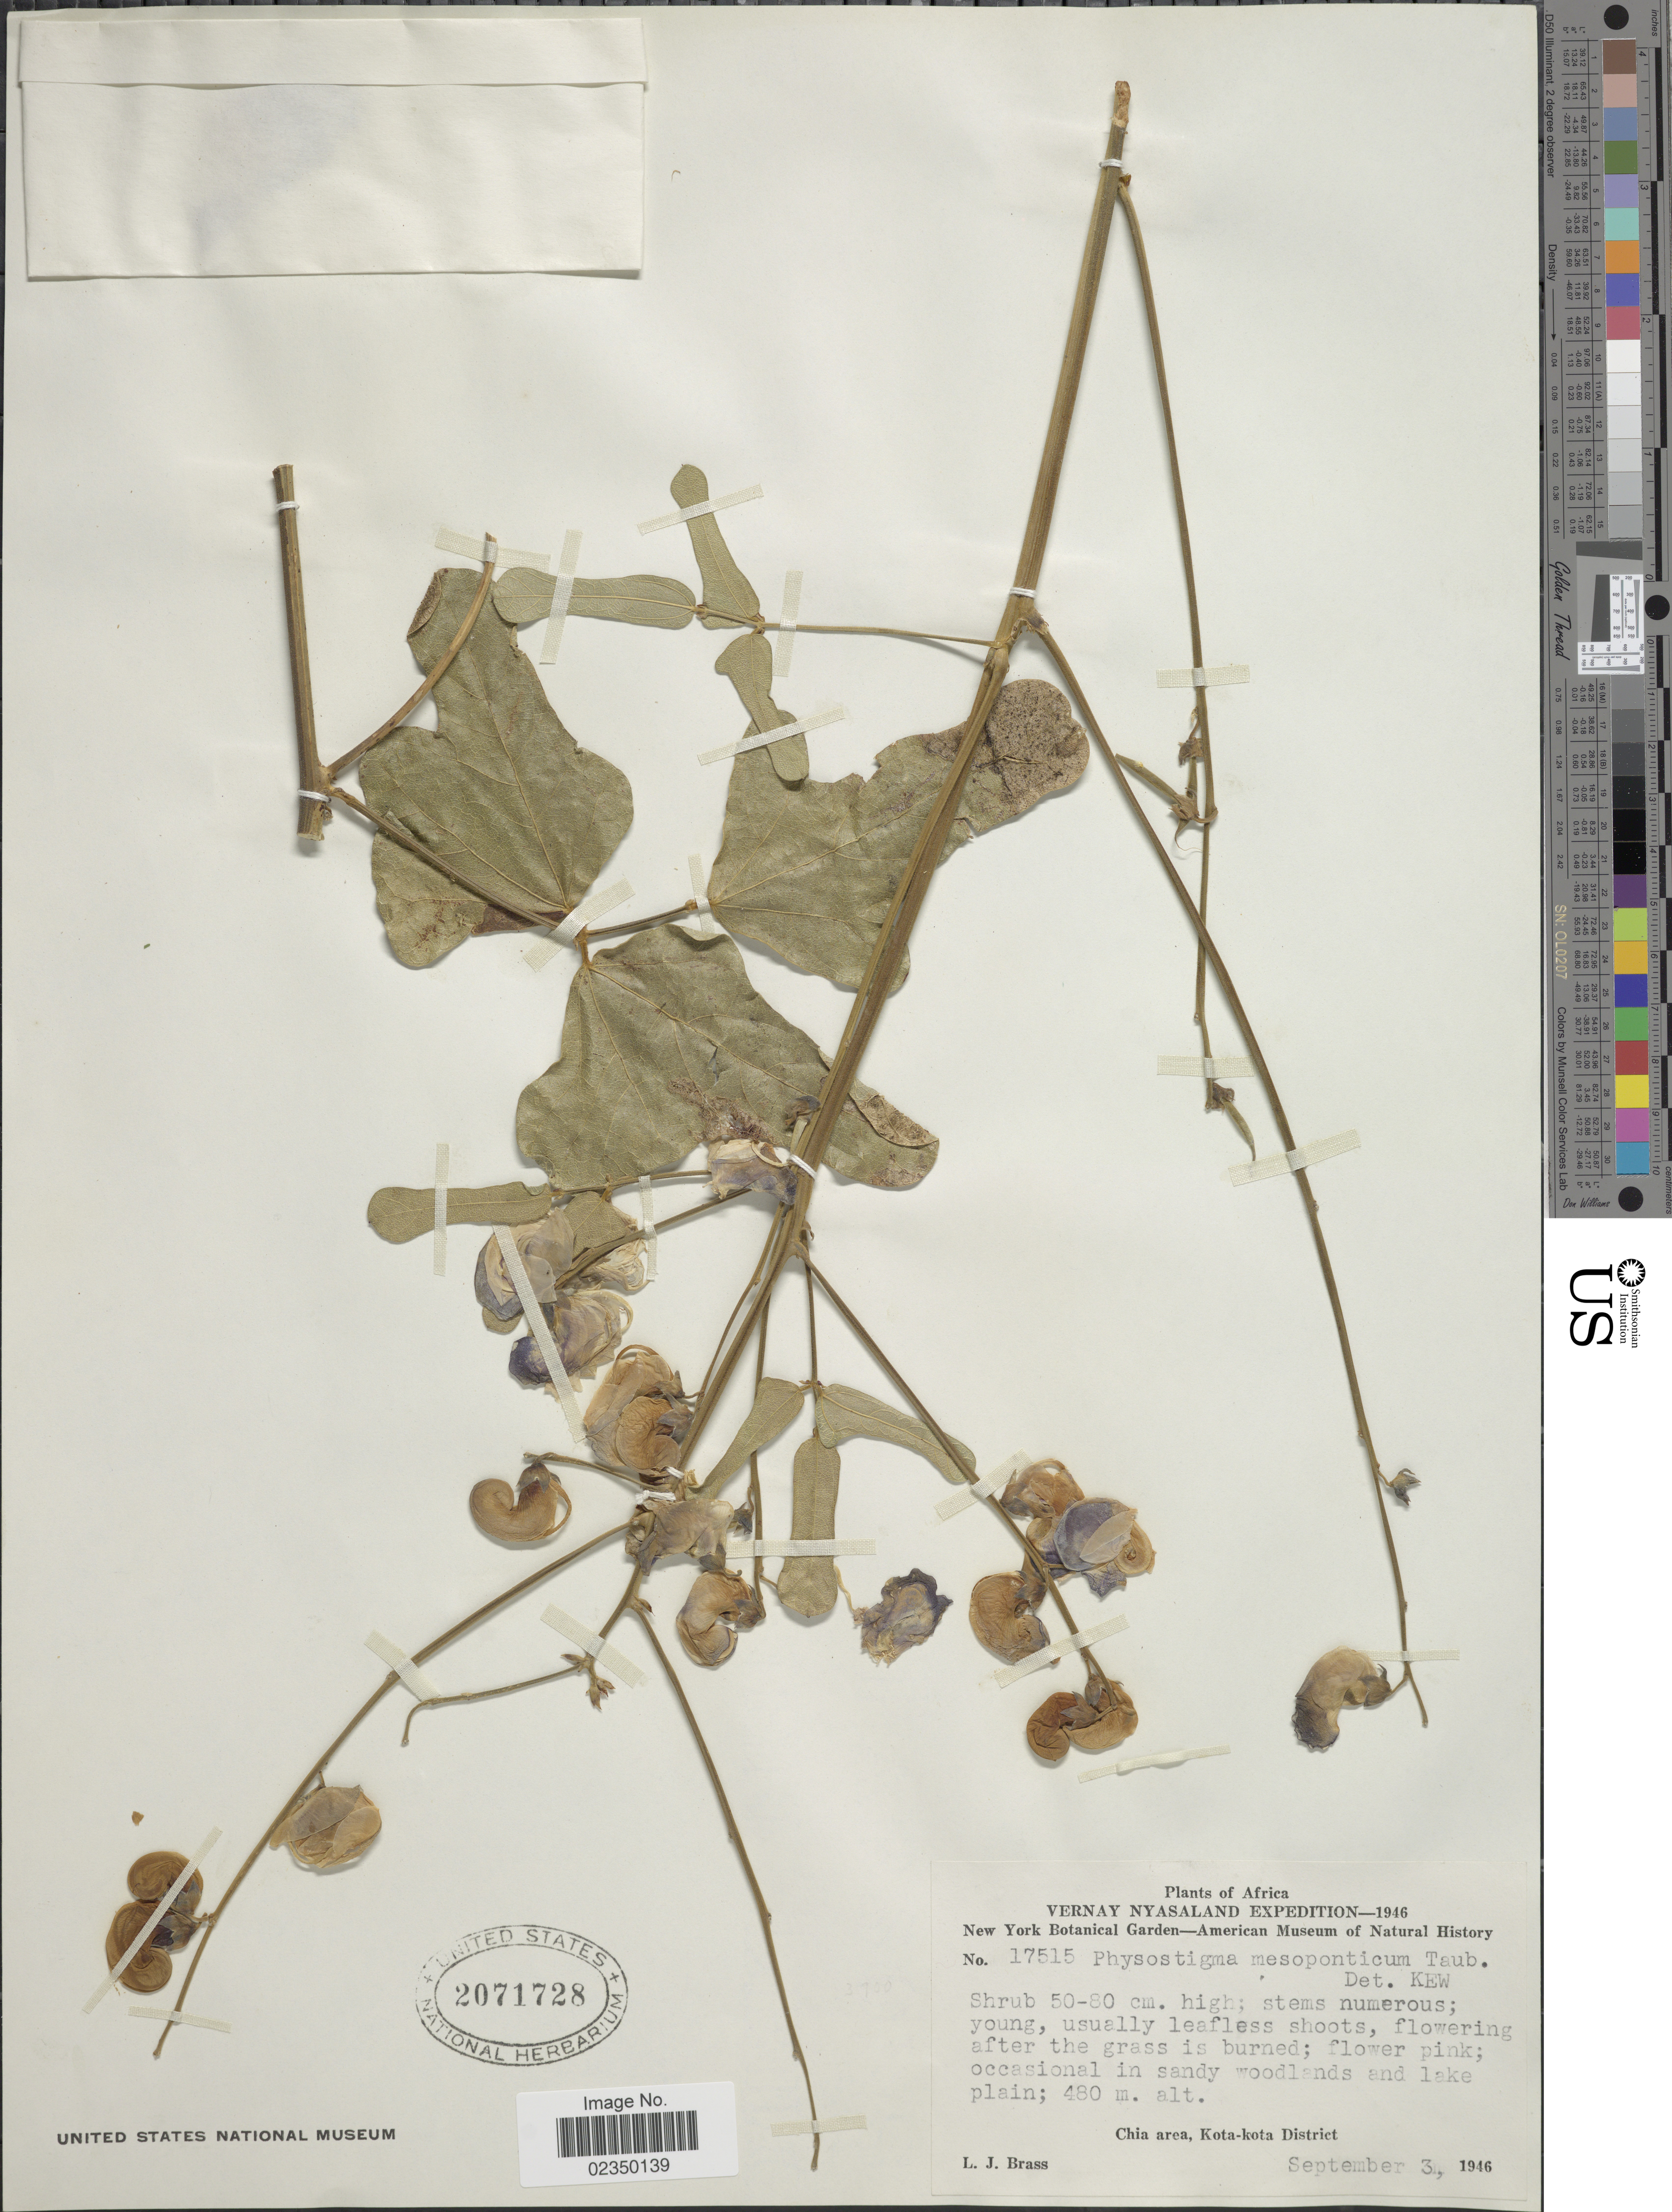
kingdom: Plantae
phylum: Tracheophyta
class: Magnoliopsida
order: Fabales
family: Fabaceae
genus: Physostigma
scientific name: Physostigma mesoponticum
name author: Taub.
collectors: L. J. Brass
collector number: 17515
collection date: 1946-09-03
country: Malawi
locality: Africa, Vernay Nyasaland, Chia area, Kota-kota District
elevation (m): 480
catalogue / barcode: US 2071728